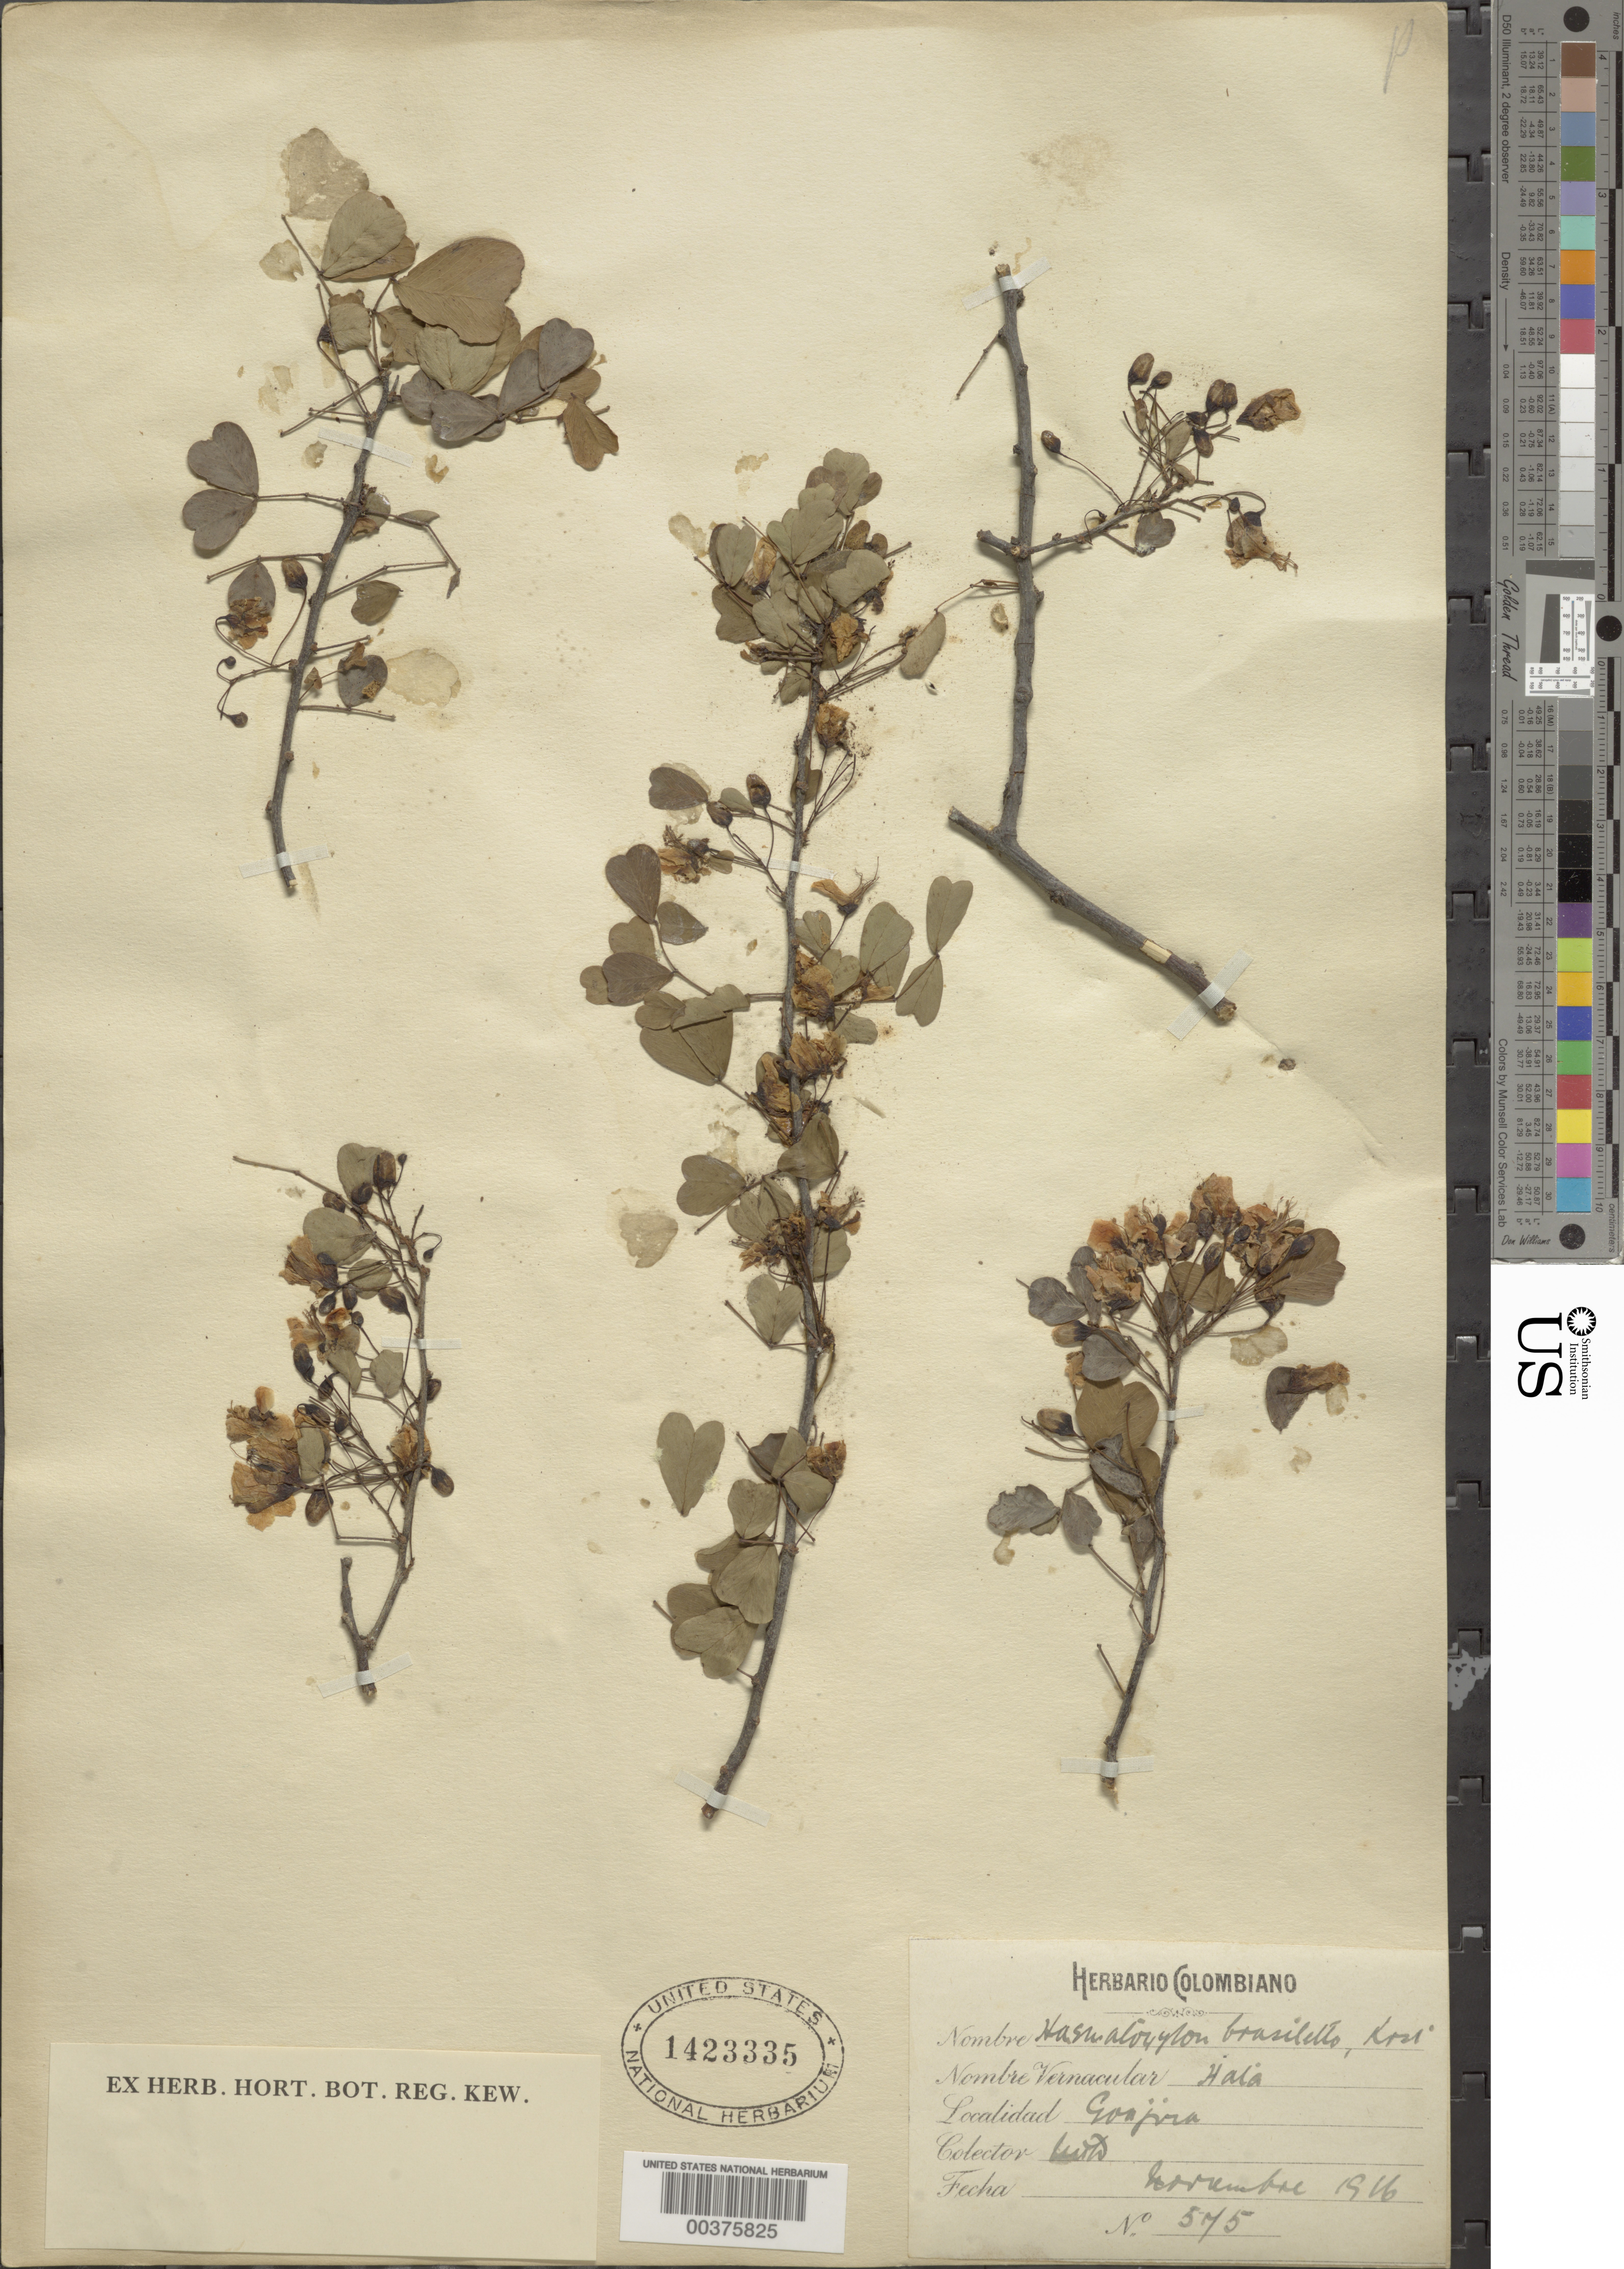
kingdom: Plantae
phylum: Tracheophyta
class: Magnoliopsida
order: Fabales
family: Fabaceae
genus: Haematoxylum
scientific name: Haematoxylum brasiletto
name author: H. Karst.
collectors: M. T. Dawe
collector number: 575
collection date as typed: Nov 1916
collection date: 1916-11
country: Colombia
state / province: La Guajira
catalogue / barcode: US 1423335